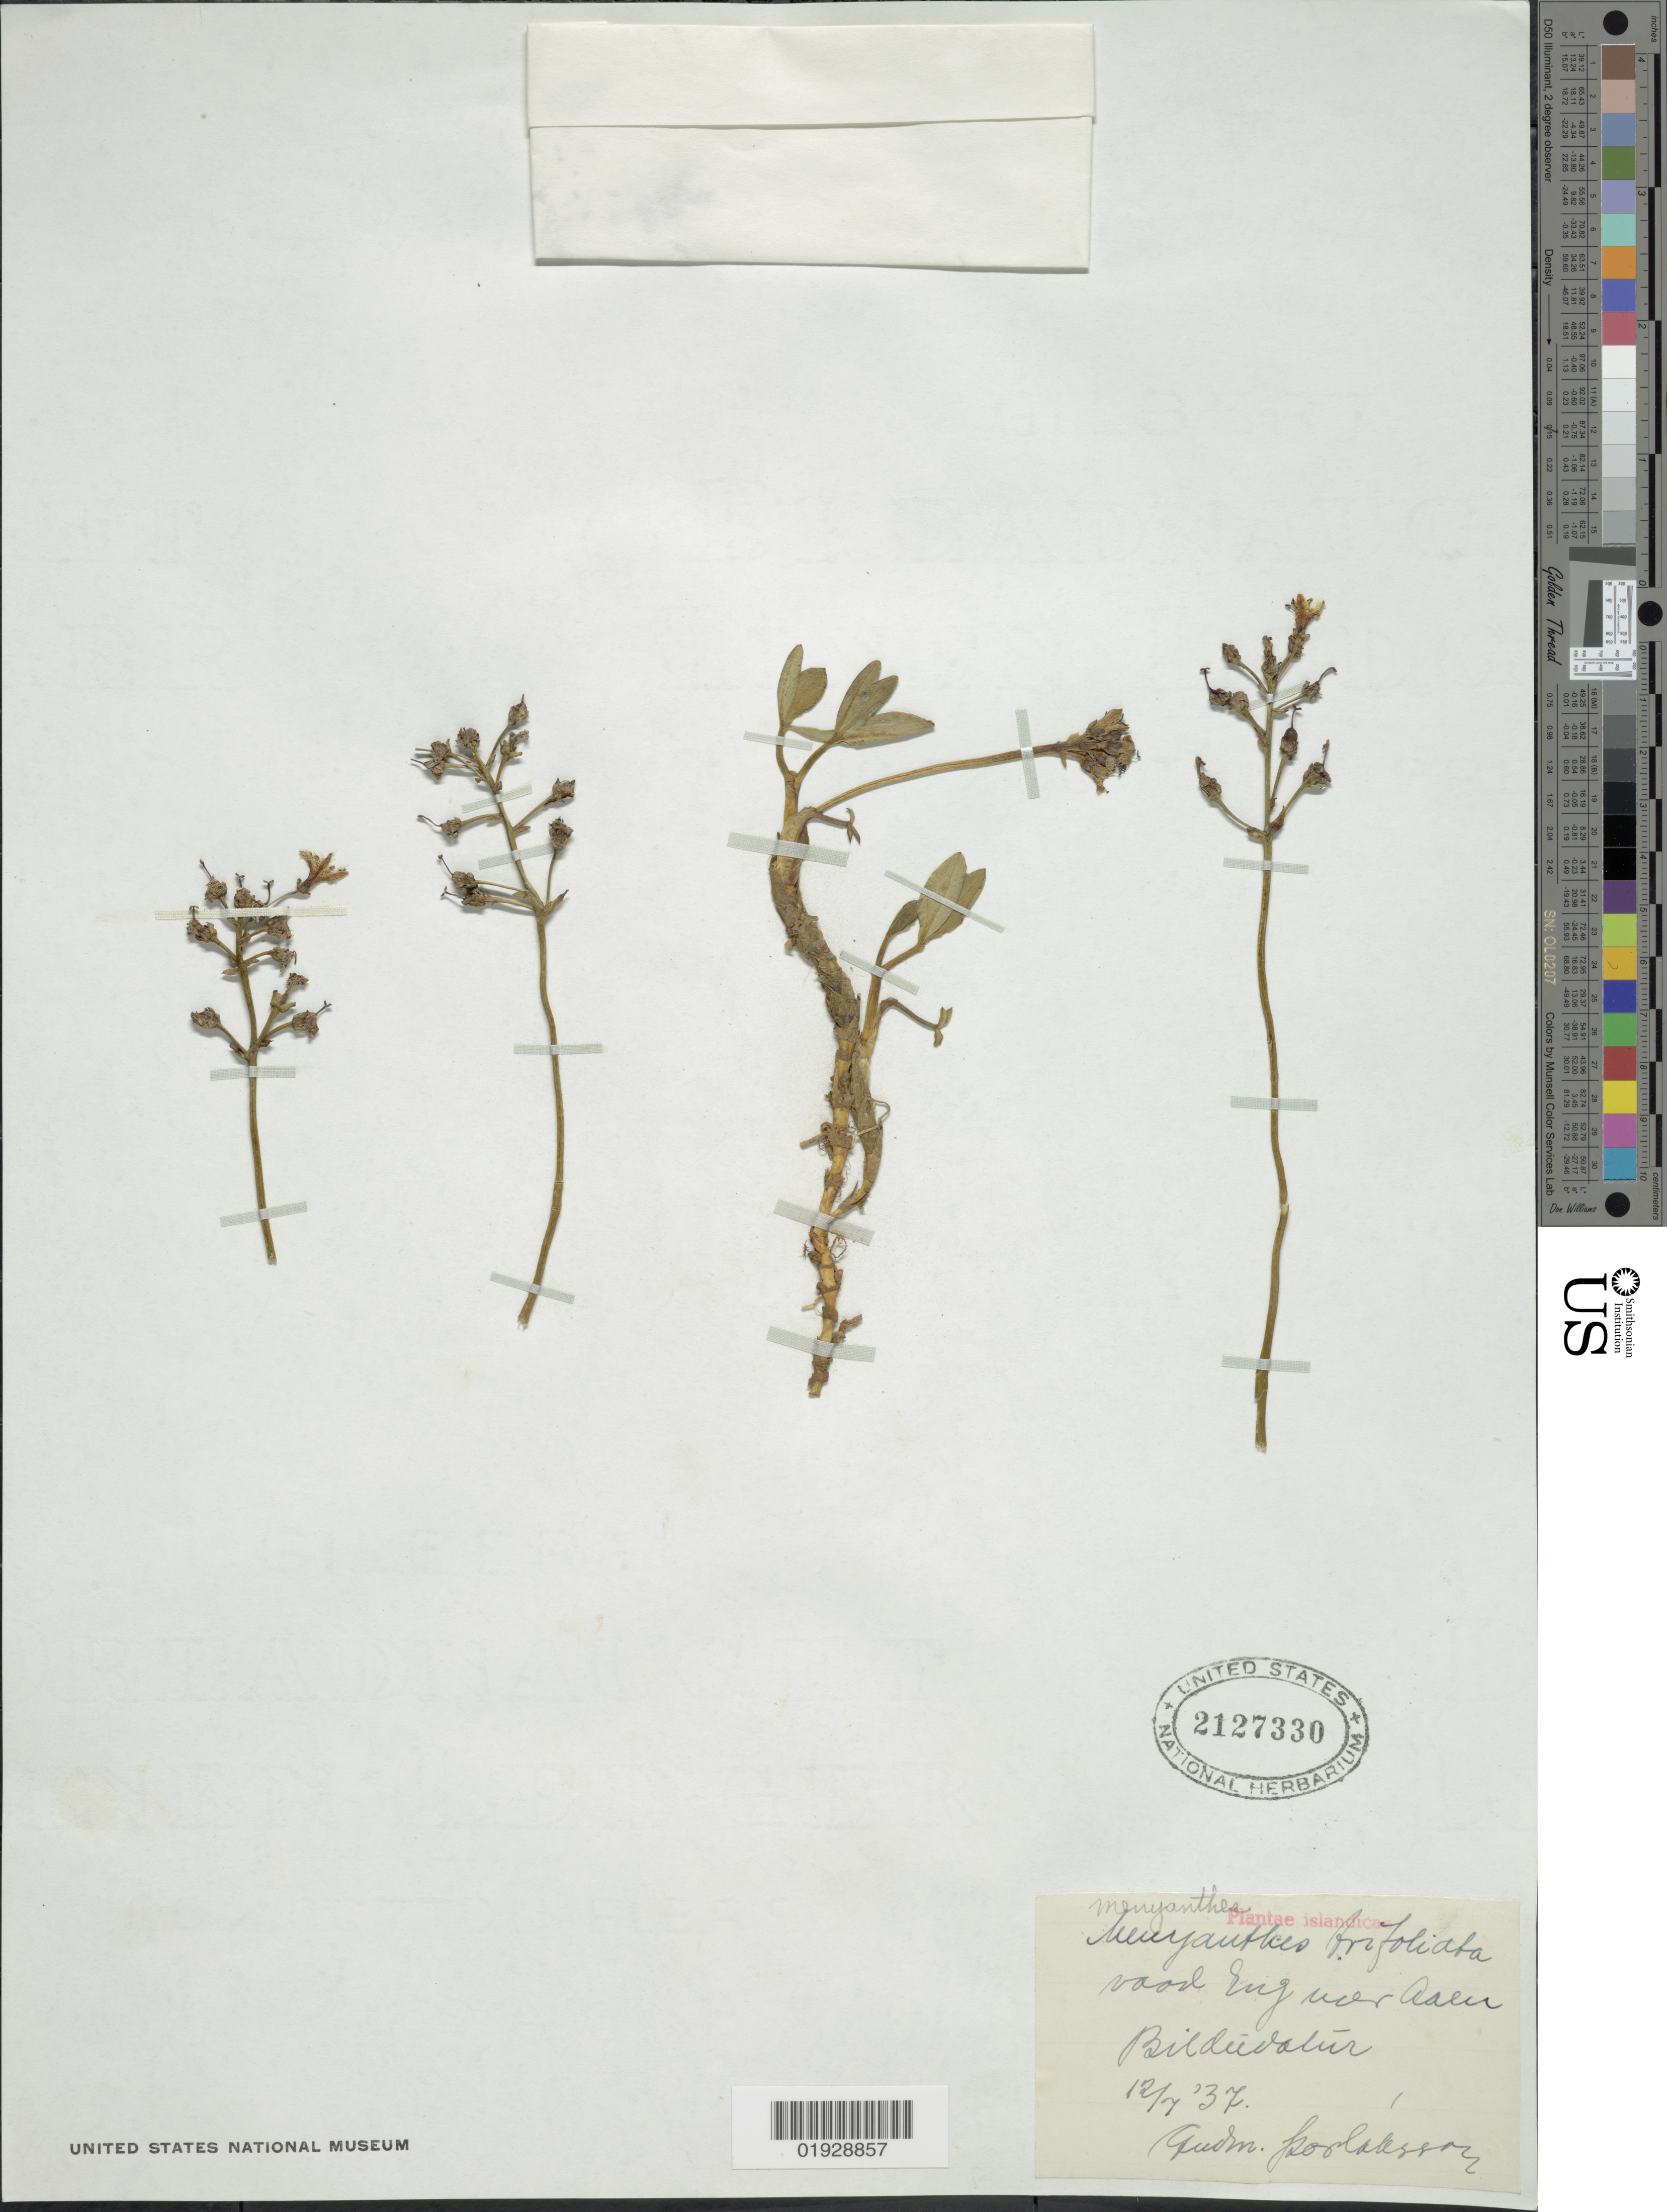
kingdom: Plantae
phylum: Tracheophyta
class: Magnoliopsida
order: Asterales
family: Menyanthaceae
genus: Menyanthes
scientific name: Menyanthes trifoliata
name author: L.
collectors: G. Porlaksson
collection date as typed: Transcribed d/m/y: 12/7/37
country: Iceland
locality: Islandicae, Bildúvatur.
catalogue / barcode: US 2127330